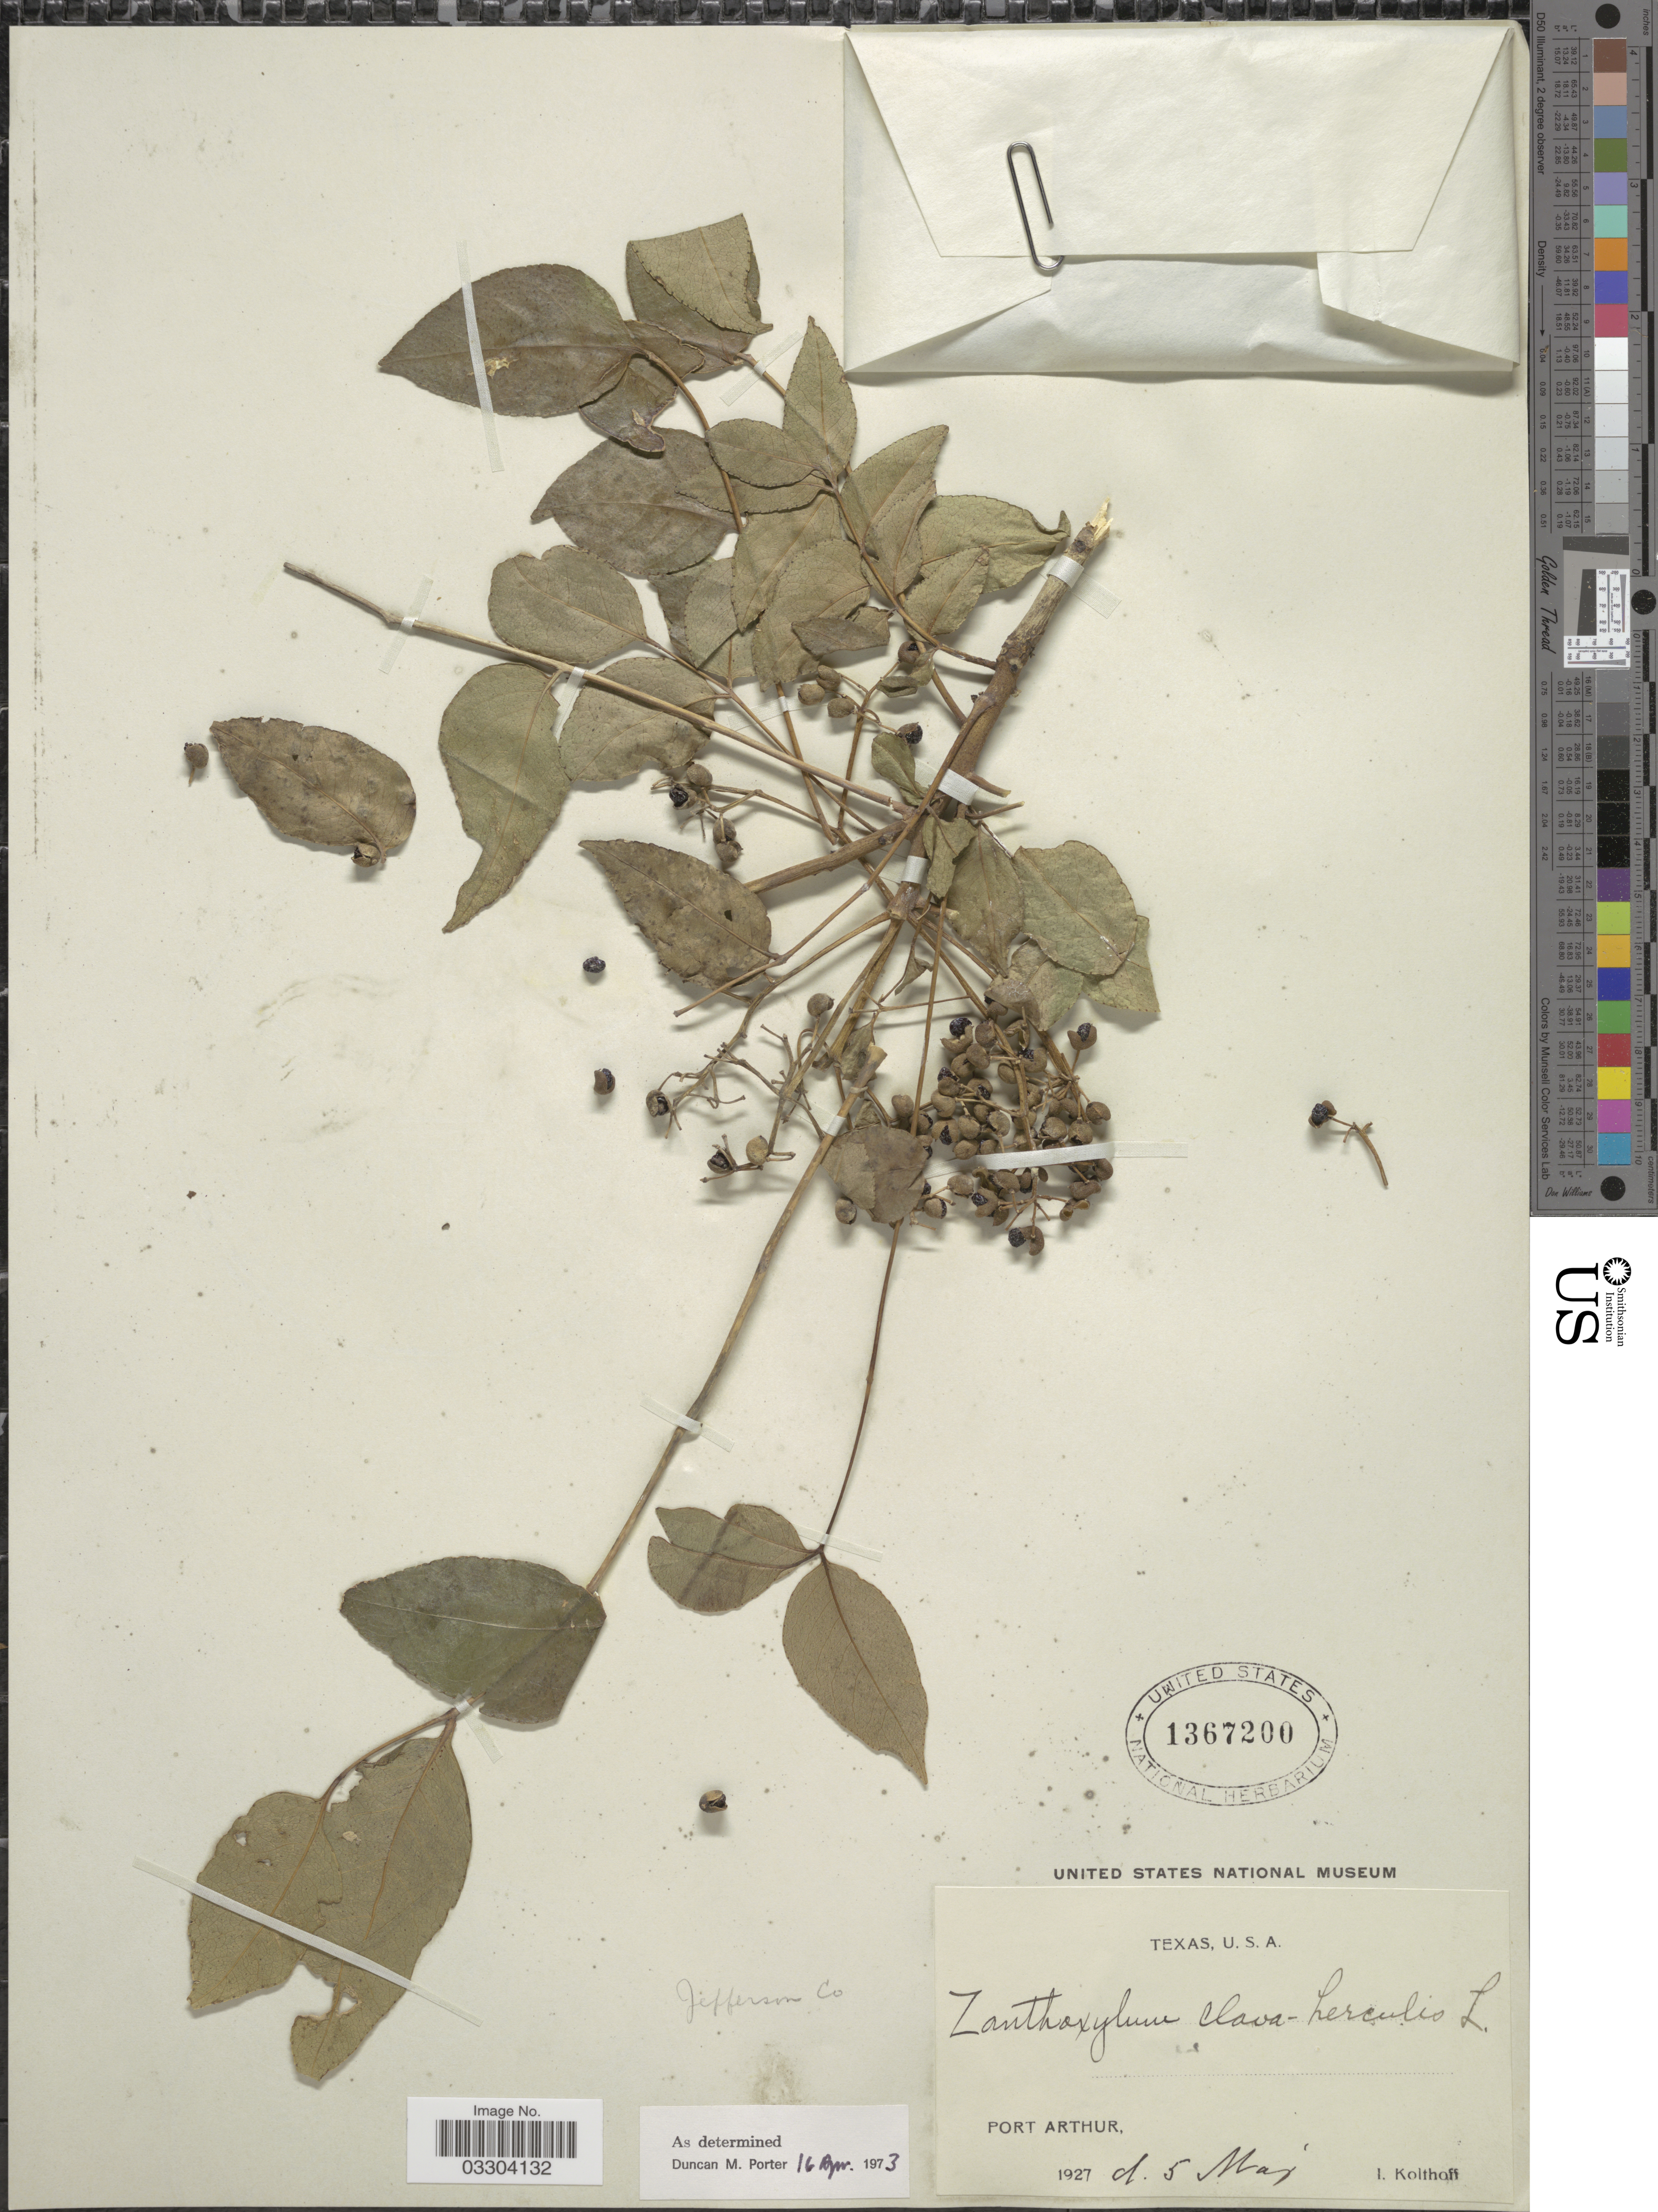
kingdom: Plantae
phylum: Tracheophyta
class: Magnoliopsida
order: Sapindales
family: Rutaceae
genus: Zanthoxylum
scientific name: Zanthoxylum clava-herculis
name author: L.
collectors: I. Kolthoff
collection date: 1927-05-05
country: United States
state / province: Texas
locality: Port Arthur. Jefferson Co.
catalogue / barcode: US 1367200